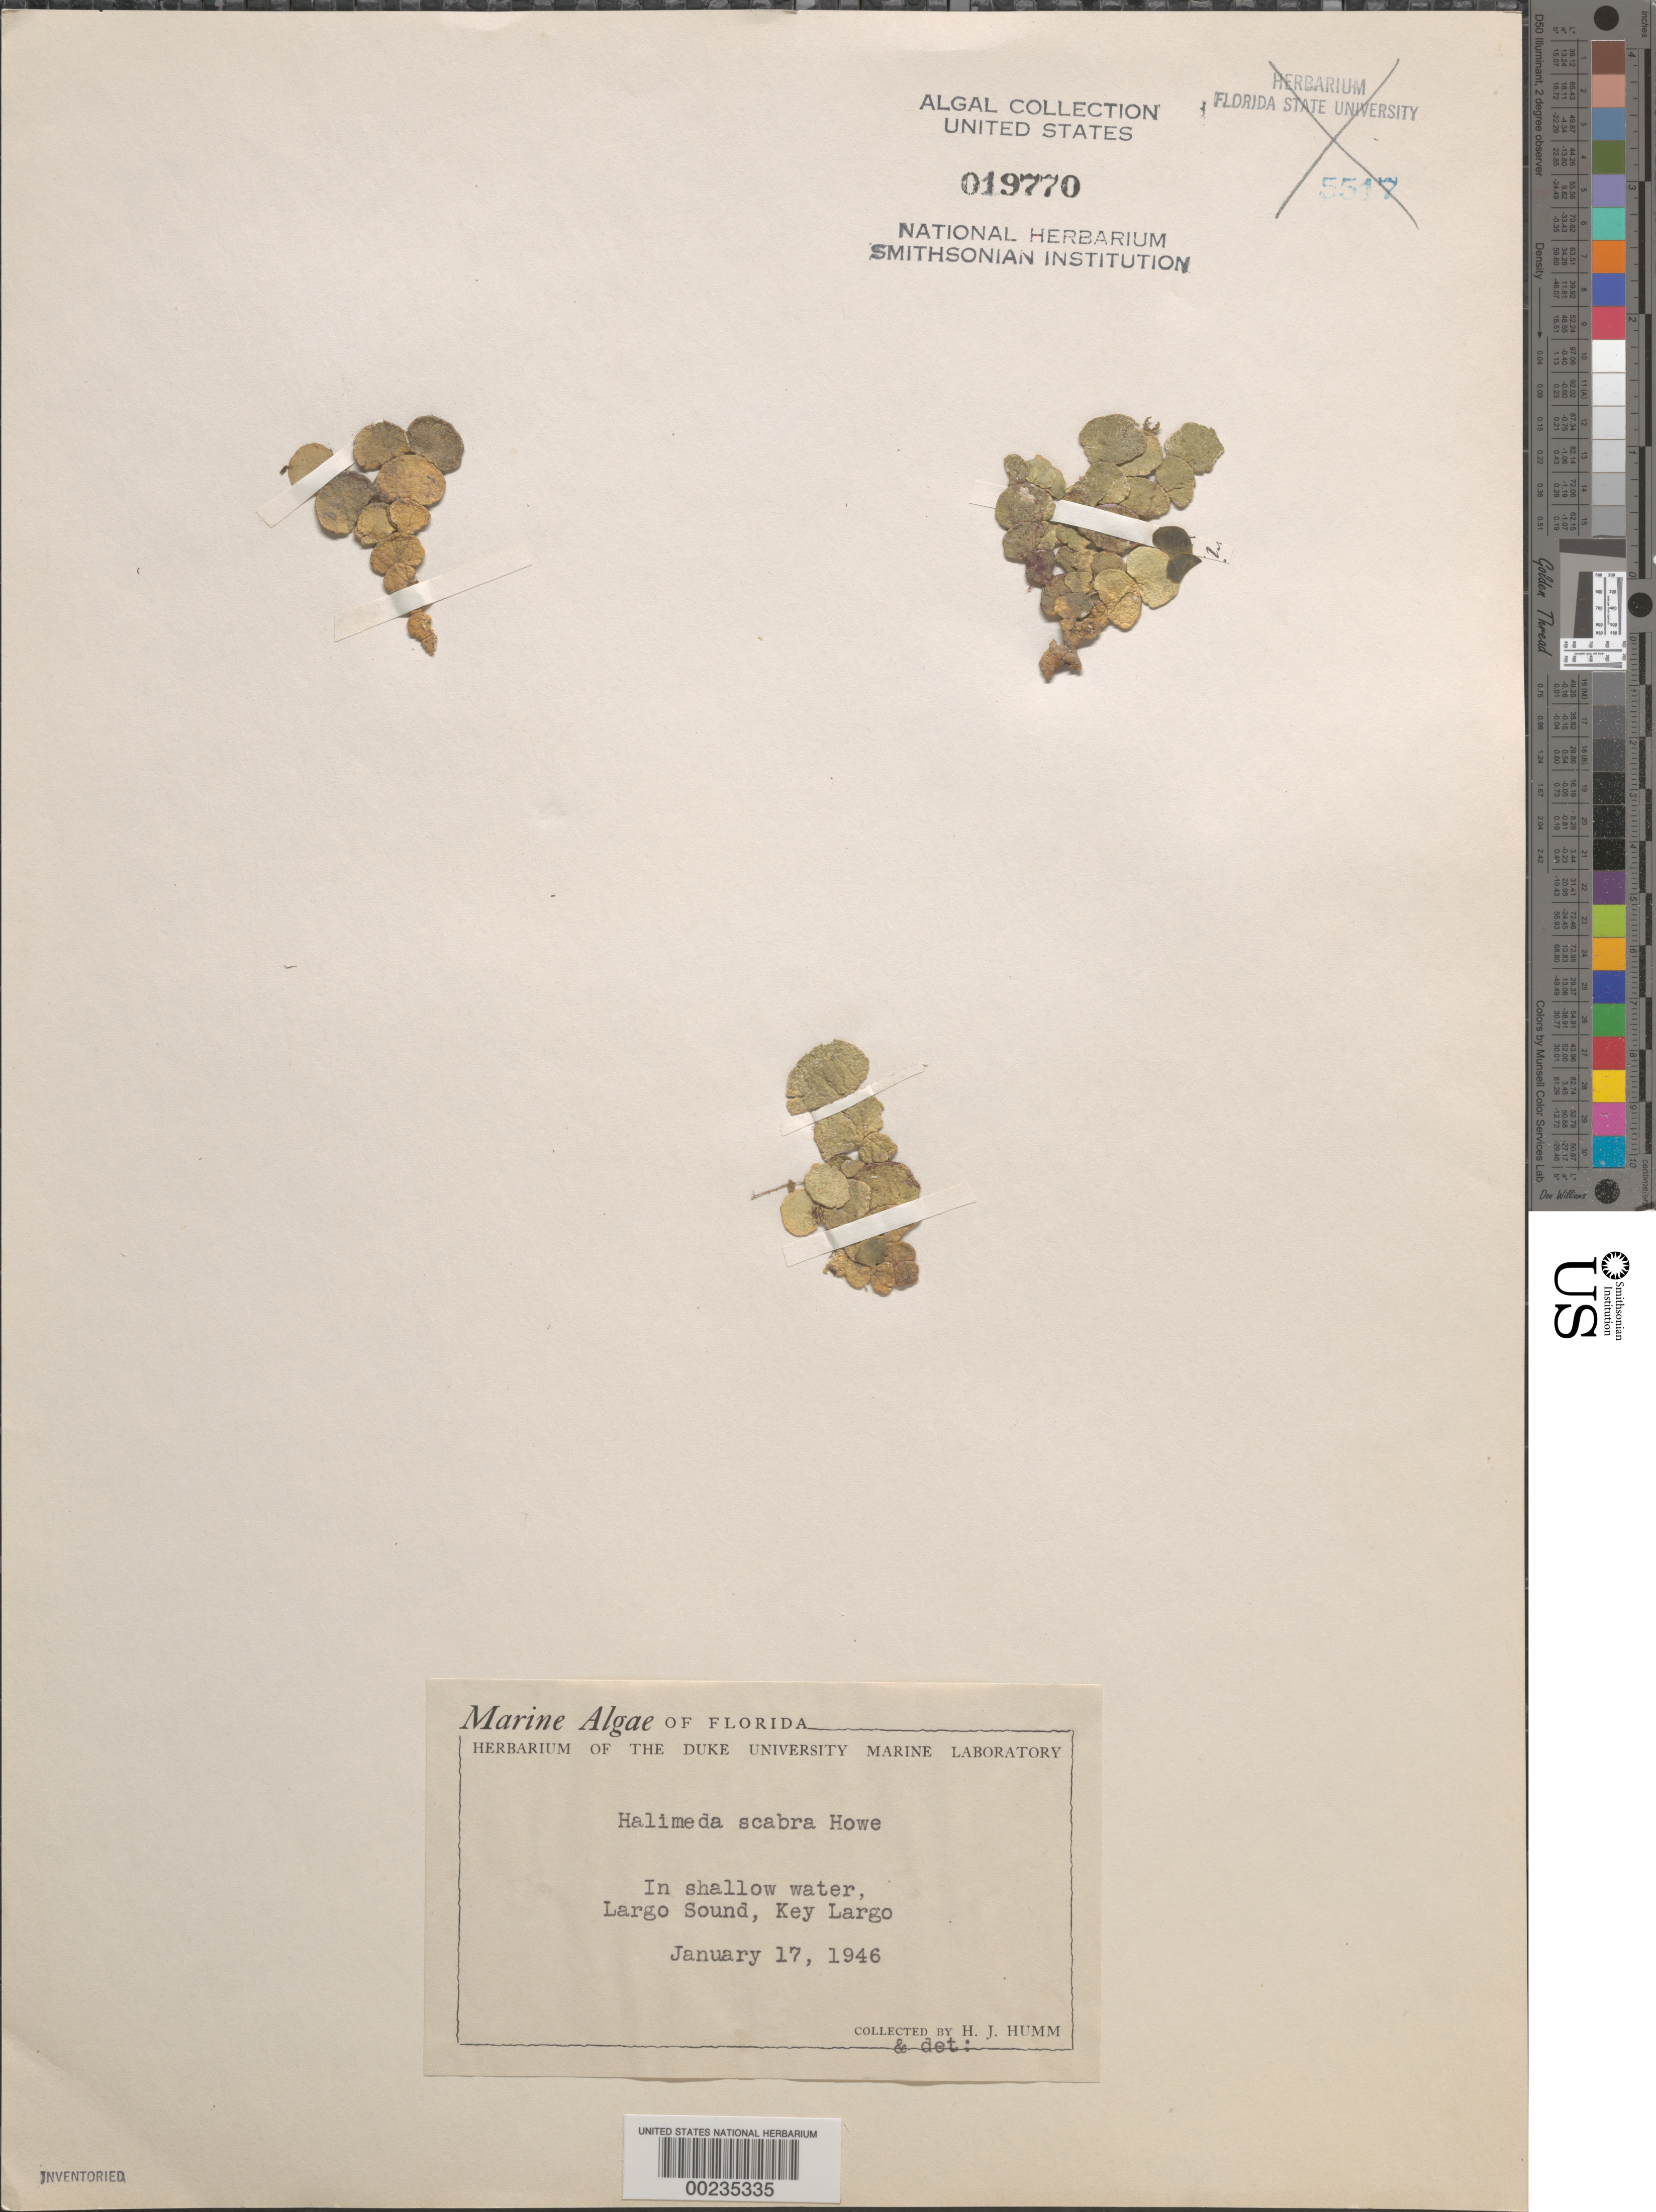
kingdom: Plantae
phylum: Chlorophyta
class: Ulvophyceae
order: Bryopsidales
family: Halimedaceae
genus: Halimeda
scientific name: Halimeda scabra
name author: M. Howe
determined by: Humm, Harold J.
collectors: H. J. Humm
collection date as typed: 17 Jan 1946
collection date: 1946-01-17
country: United States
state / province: Florida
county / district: Monroe County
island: Key Largo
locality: Largo Sound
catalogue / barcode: US 19770